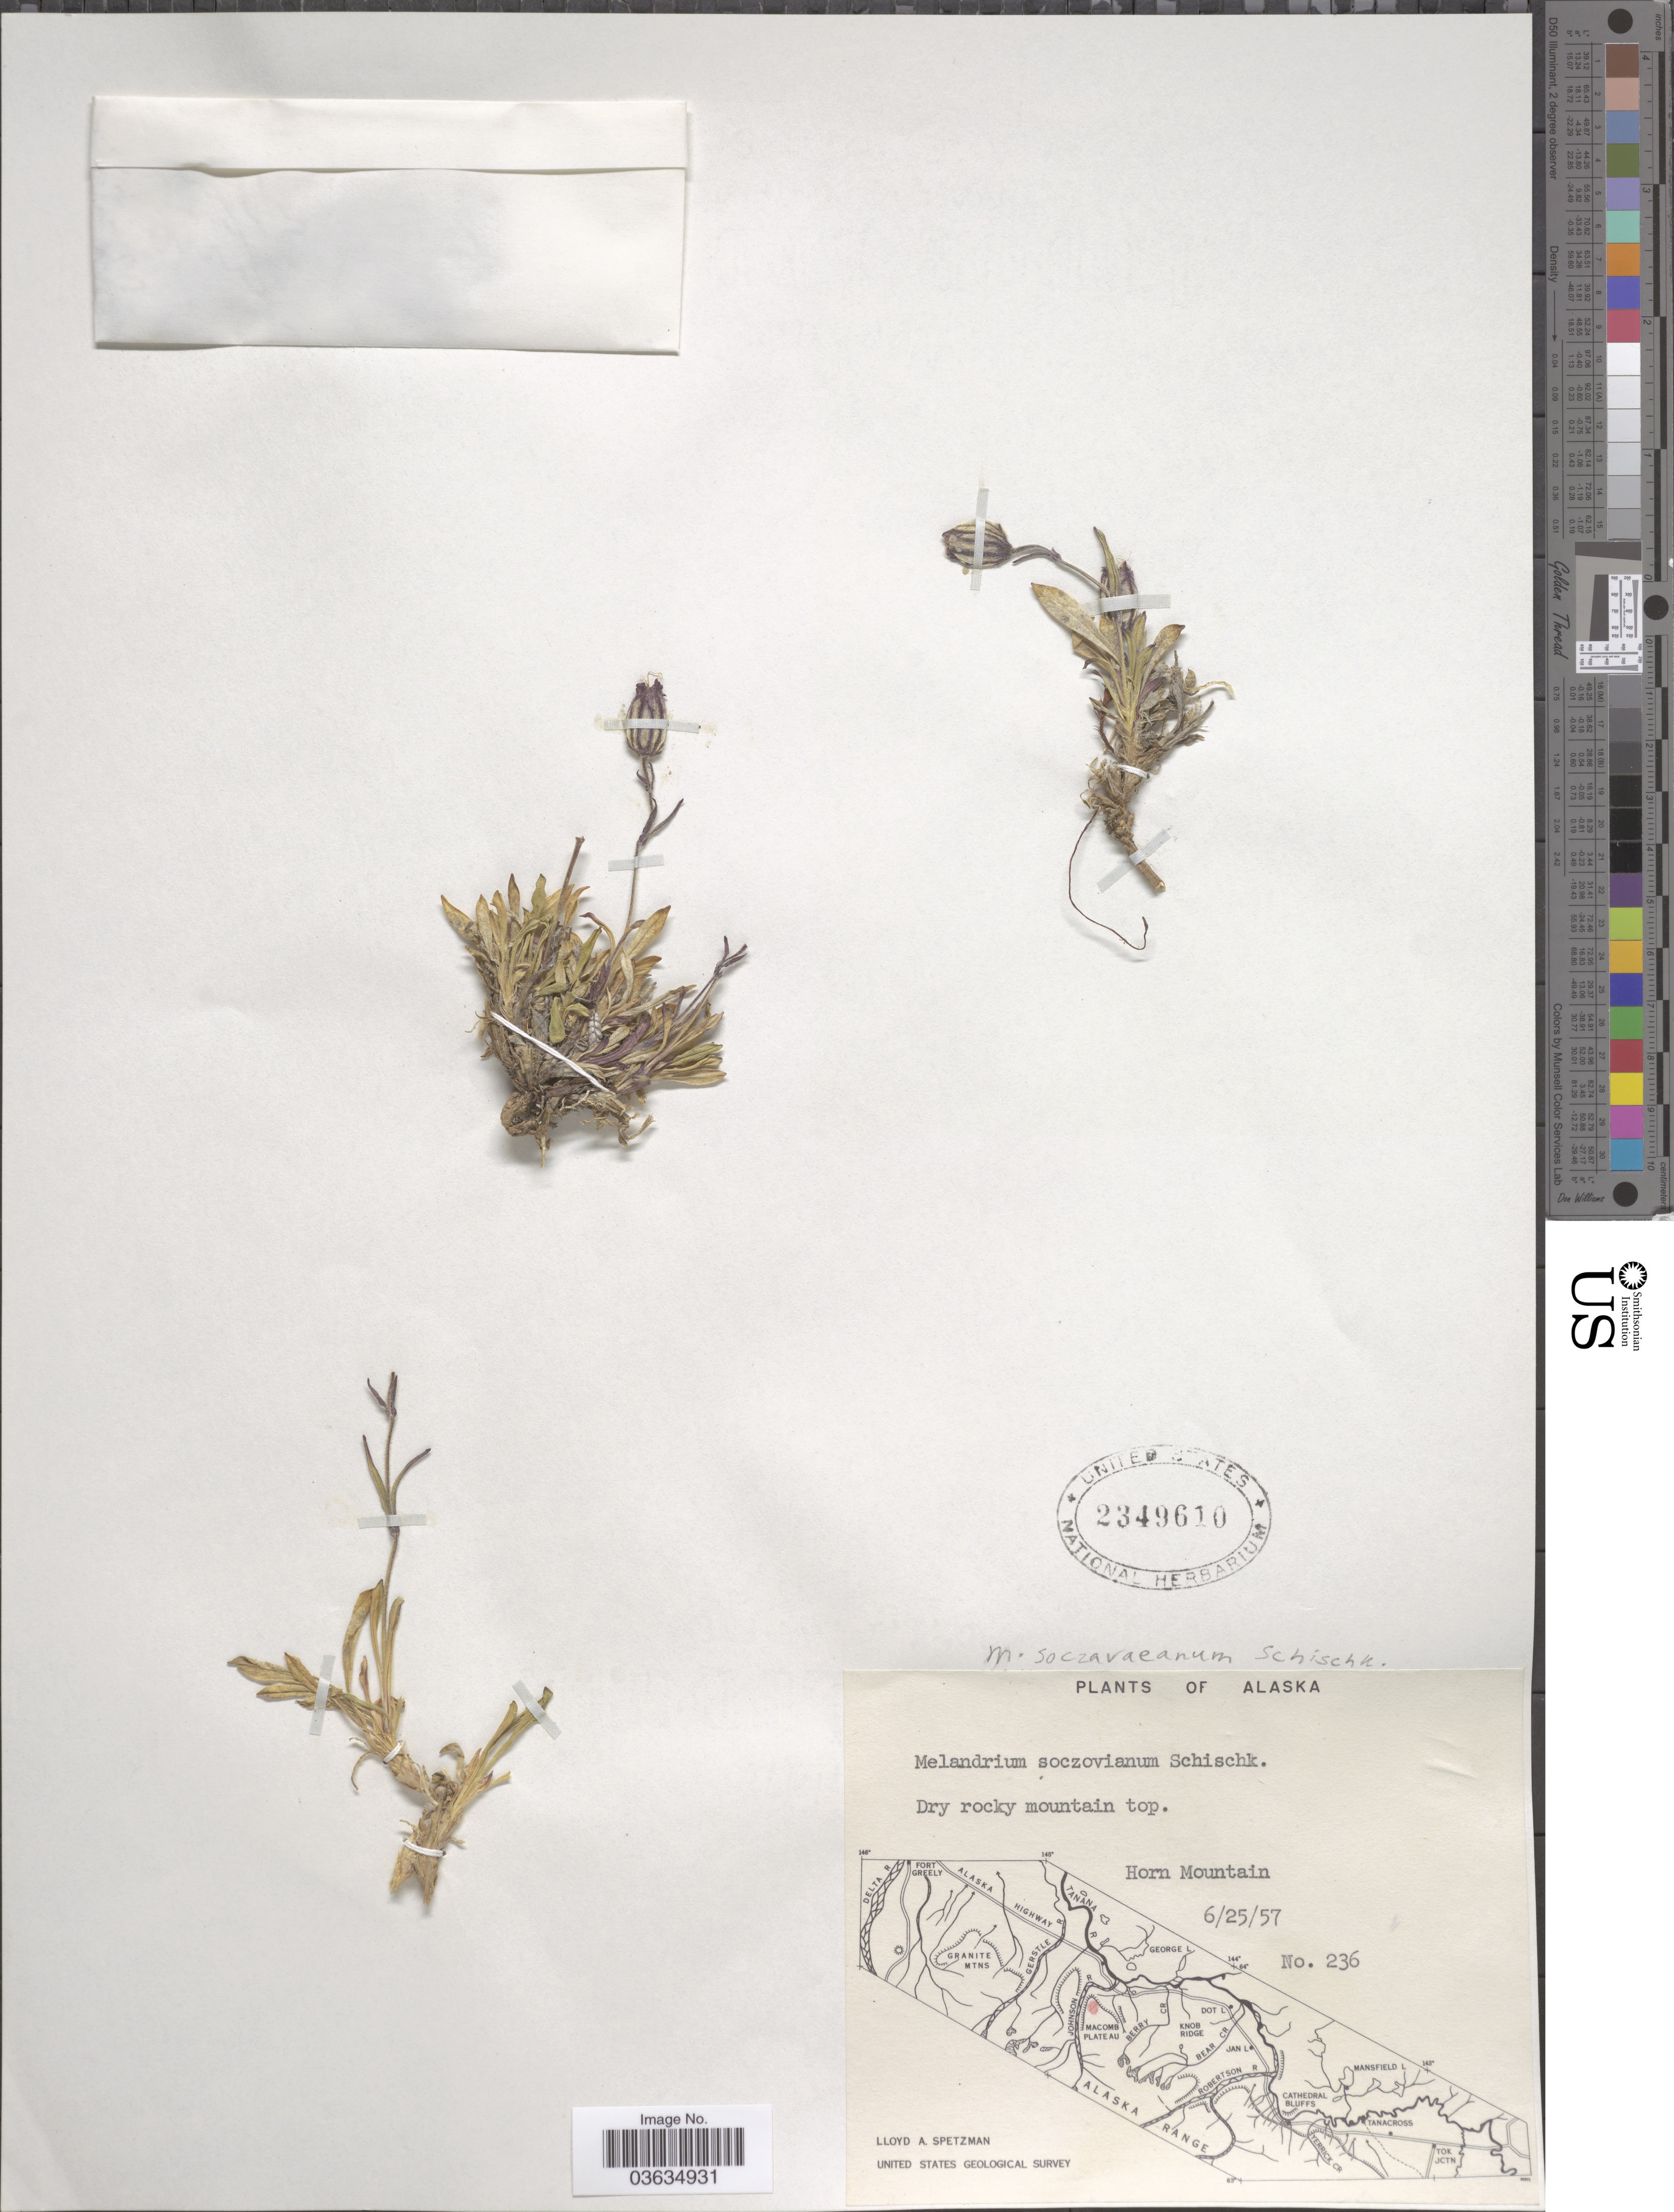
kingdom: Plantae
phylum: Tracheophyta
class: Magnoliopsida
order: Caryophyllales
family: Caryophyllaceae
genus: Silene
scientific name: Silene uralensis subsp. porsildii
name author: Bocquet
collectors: L. Spetzman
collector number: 236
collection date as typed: Transcribed d/m/y: 25/6/57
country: United States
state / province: Alaska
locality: Horn Mountain.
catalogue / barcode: US 2349610